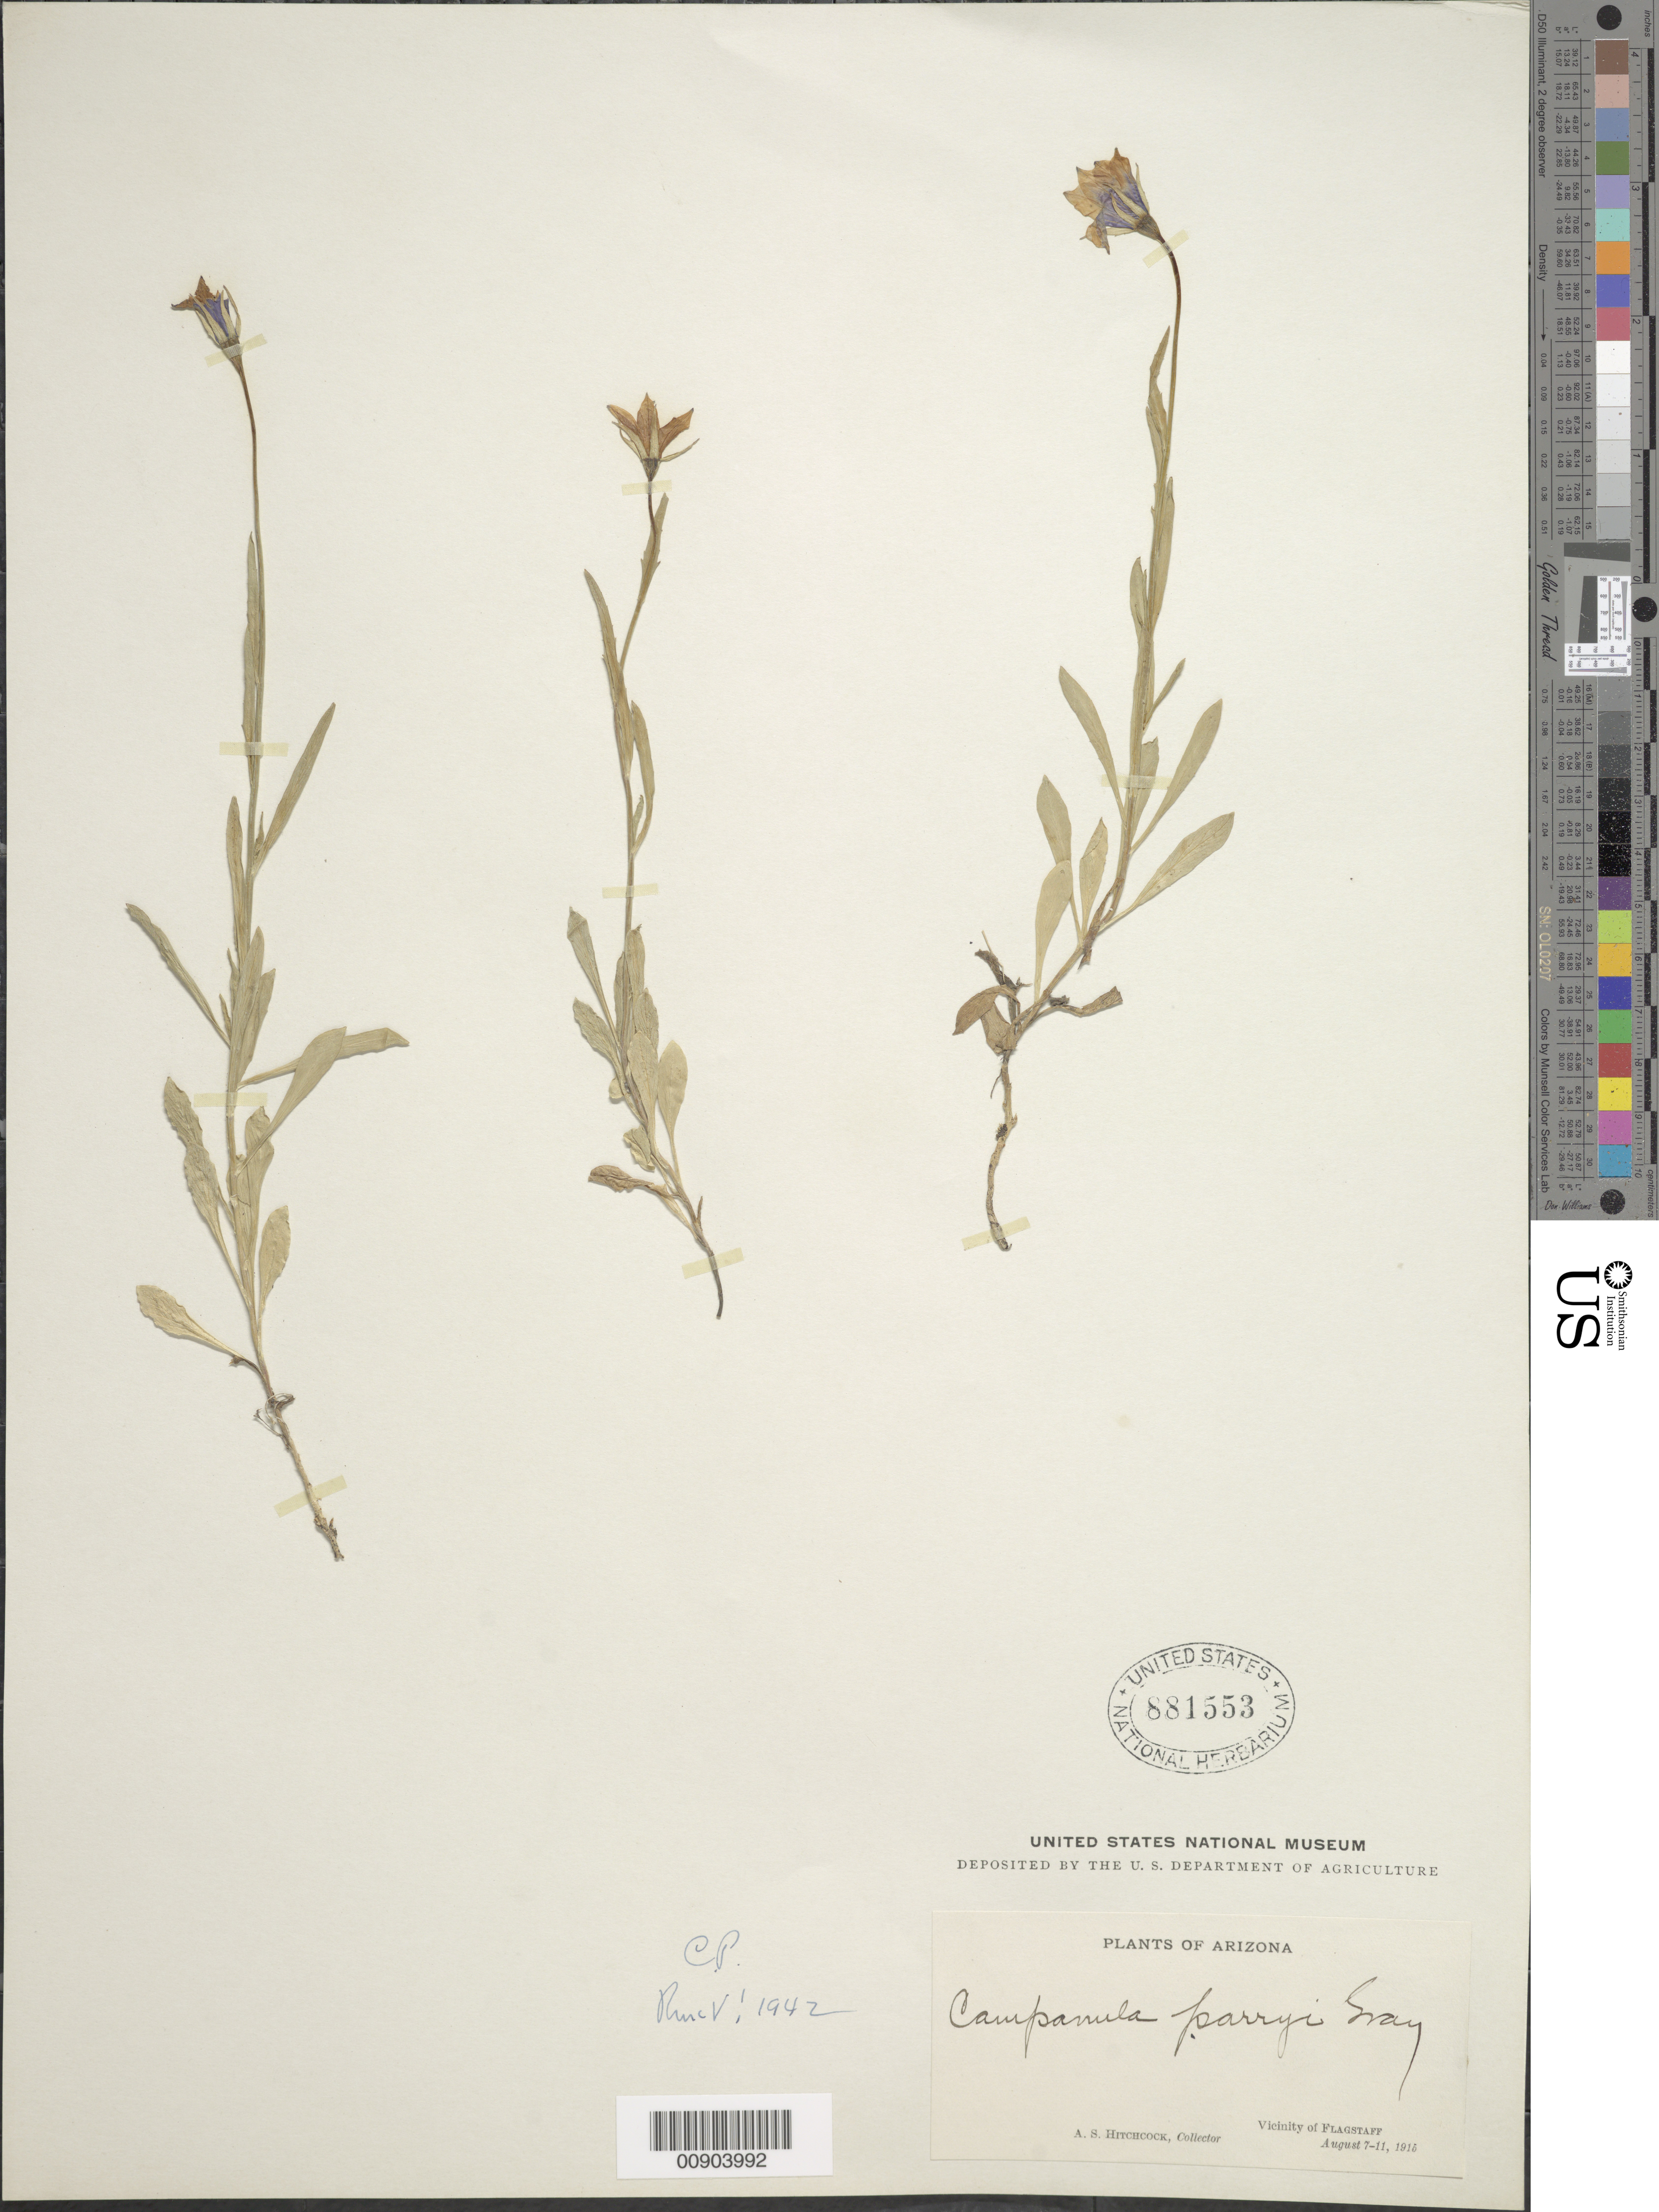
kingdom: Plantae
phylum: Tracheophyta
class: Magnoliopsida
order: Asterales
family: Campanulaceae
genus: Campanula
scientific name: Campanula parryi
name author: A. Gray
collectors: A. S. Hitchcock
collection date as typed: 07 Aug 1915 to 11 Aug 1915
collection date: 1915-08-07/1915-08-11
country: United States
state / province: Arizona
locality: Near Flagstaff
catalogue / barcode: US 881553